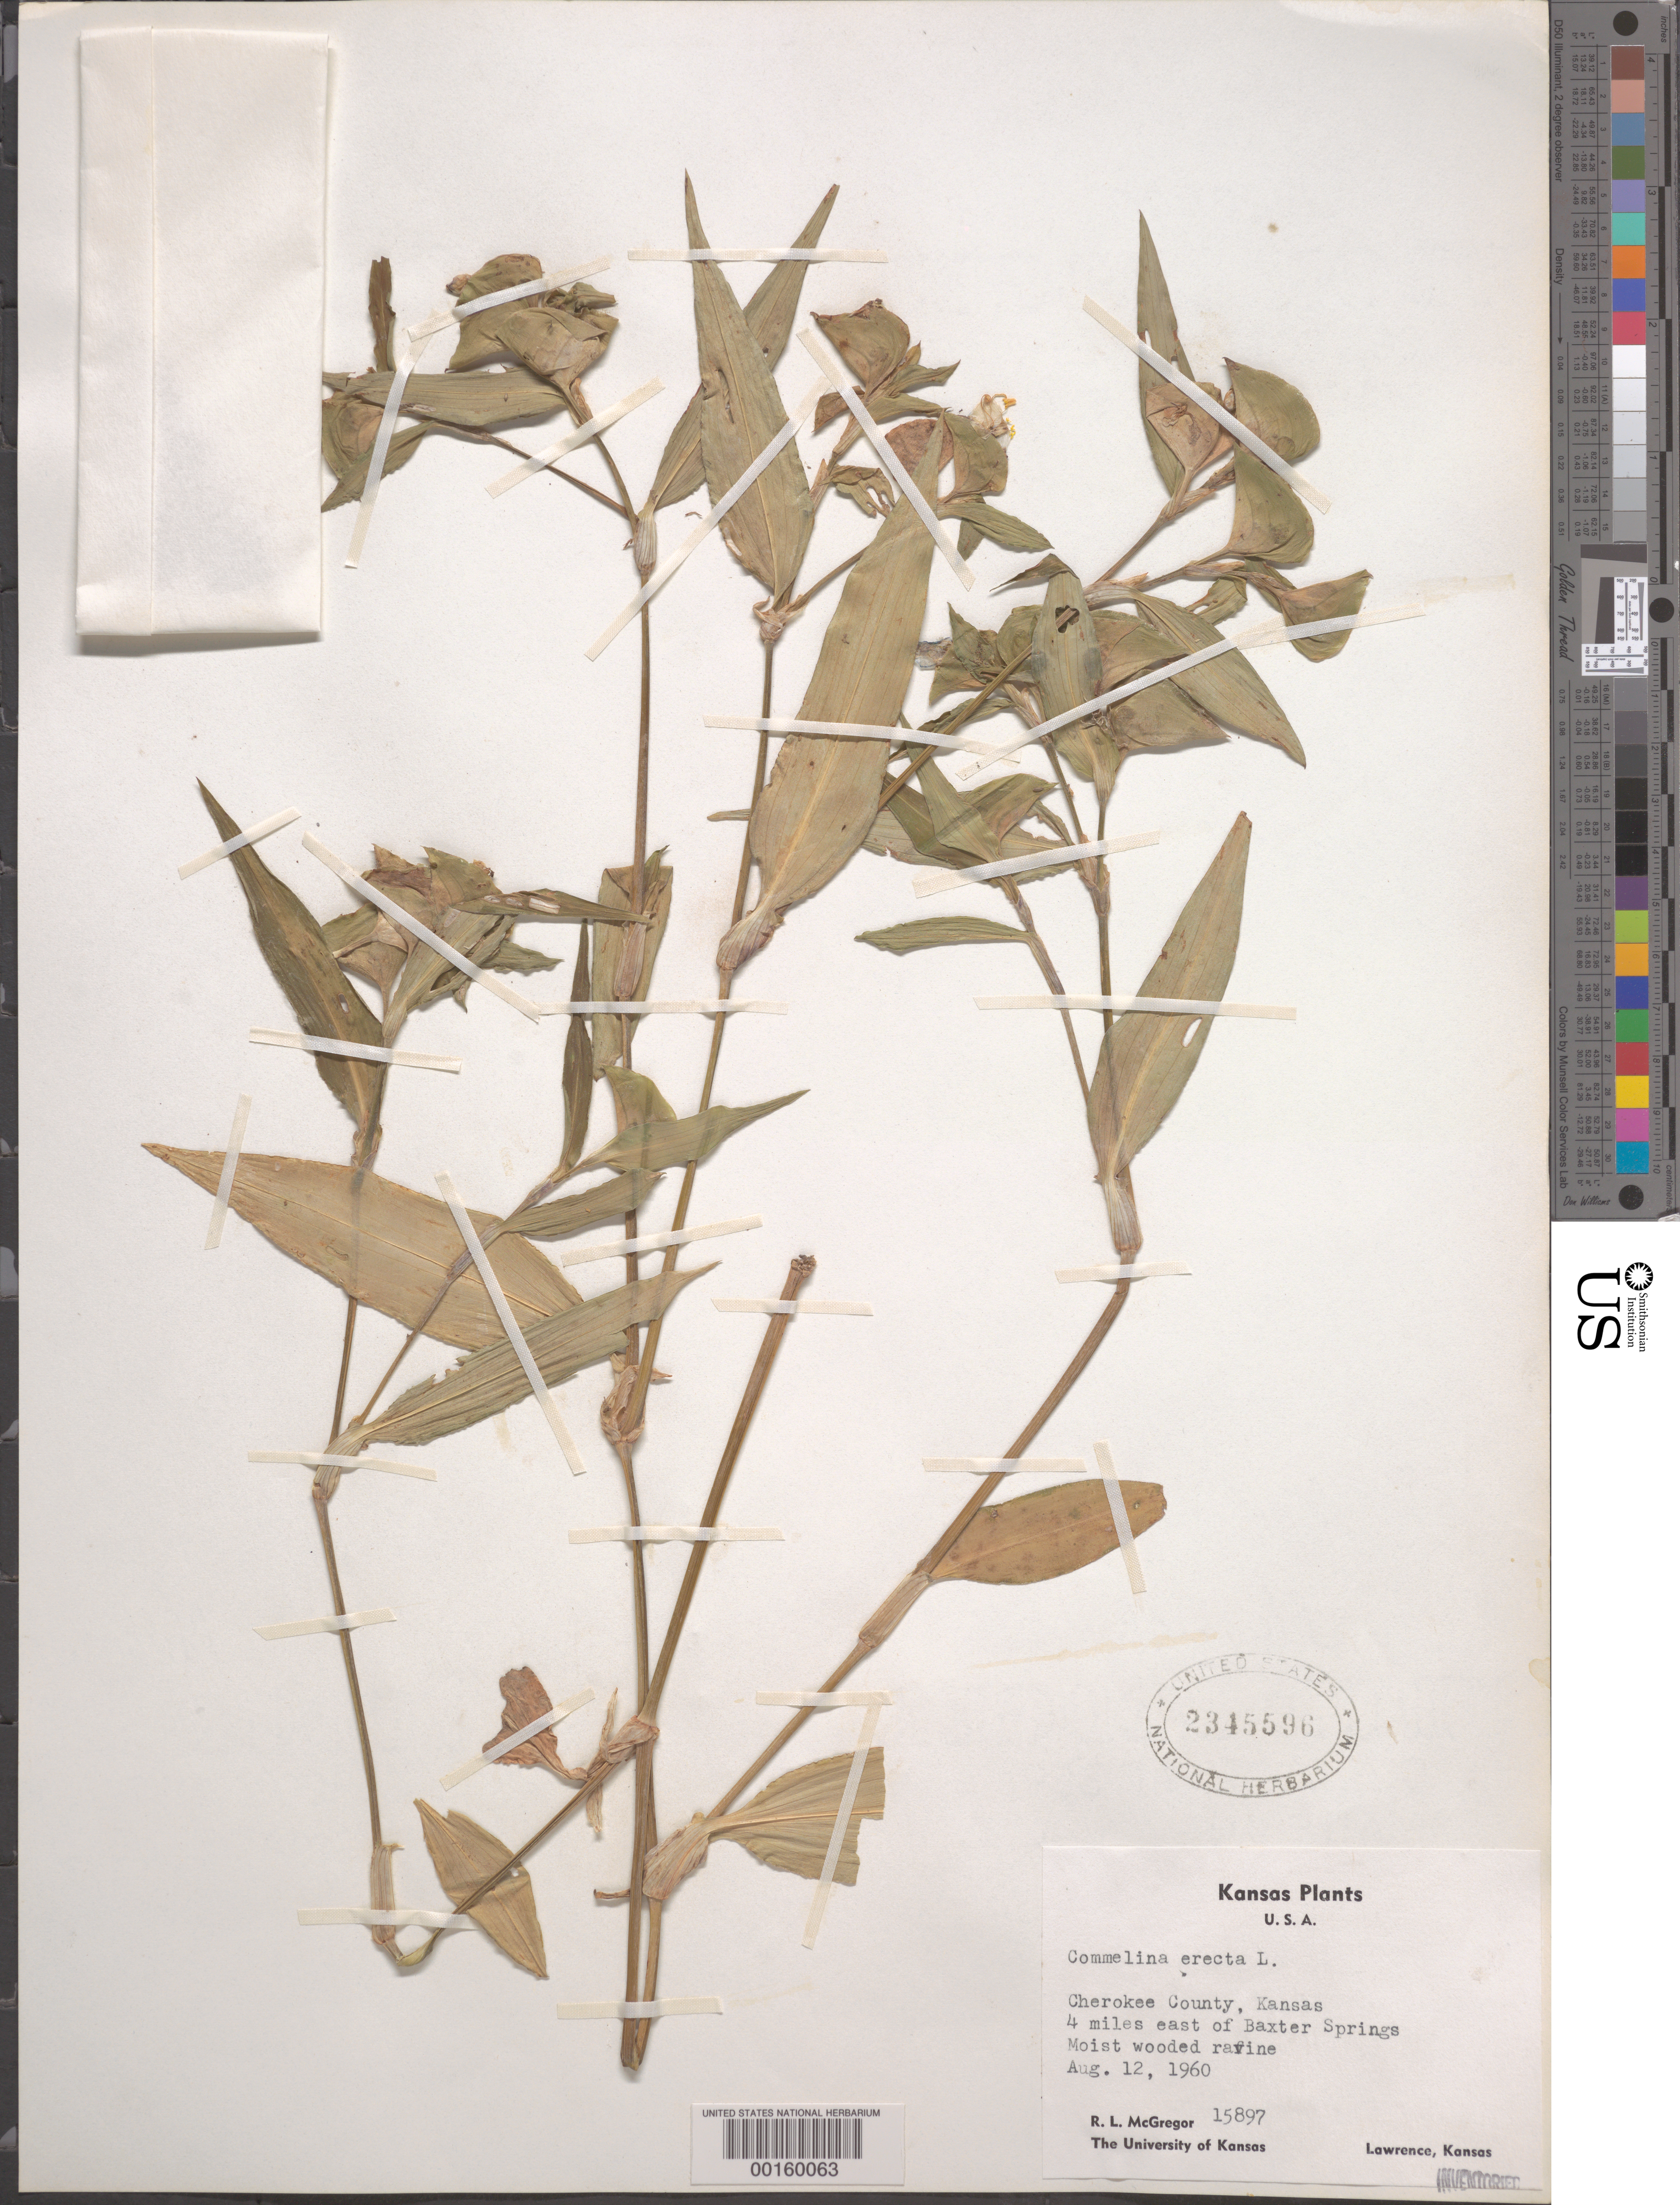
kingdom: Plantae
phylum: Tracheophyta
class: Liliopsida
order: Commelinales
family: Commelinaceae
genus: Commelina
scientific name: Commelina erecta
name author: L.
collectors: R. L. McGregor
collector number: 15897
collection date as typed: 12 Aug 1960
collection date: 1960-08-12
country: United States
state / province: Kansas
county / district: Cherokee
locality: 4 mi. e of baxter springs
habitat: Moist wooded ravine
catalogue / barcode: US 2345596